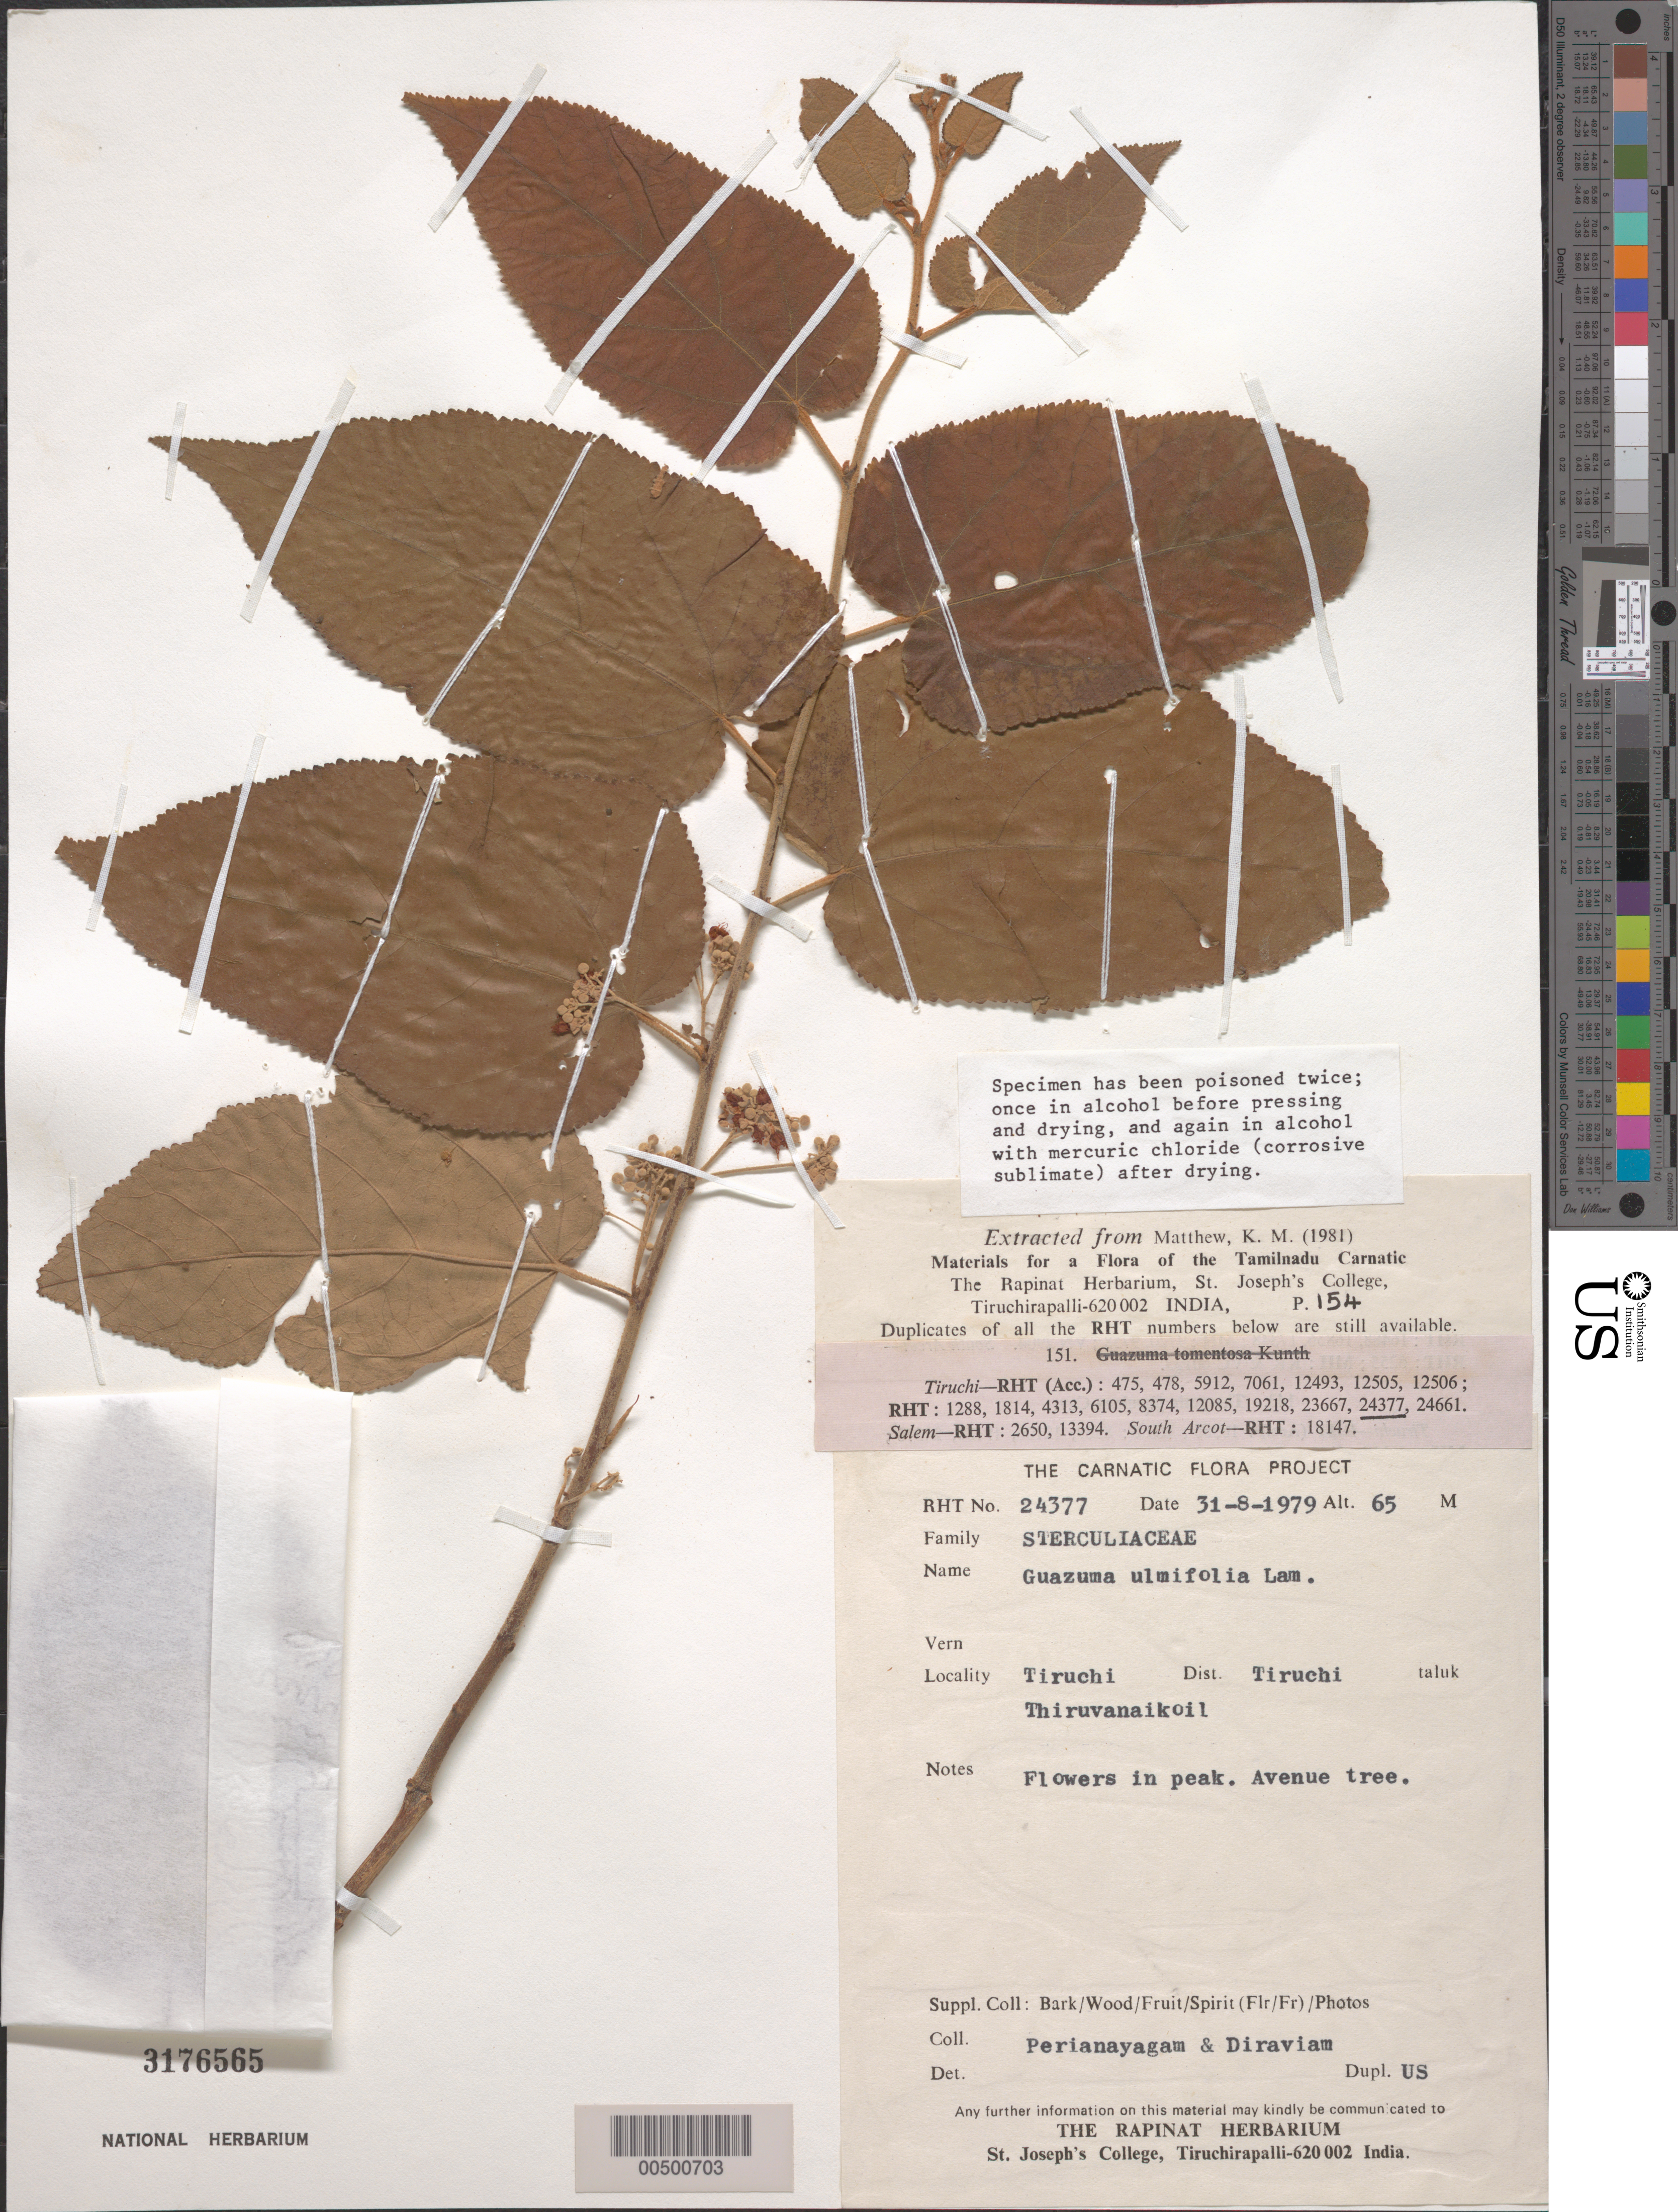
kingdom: Plantae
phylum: Tracheophyta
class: Magnoliopsida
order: Malvales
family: Malvaceae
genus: Guazuma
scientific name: Guazuma ulmifolia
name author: Lam.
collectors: S. Perianayagam & -. Diraviam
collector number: RHT 24377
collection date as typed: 31 Aug 1979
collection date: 1979-08-31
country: India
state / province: Tamil Nadu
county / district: Tiruchi ?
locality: Tiruchi, Thiruvanaikoil. [Tiruchi District = Tiruchchirappalli District?]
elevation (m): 65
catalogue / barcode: US 3176565